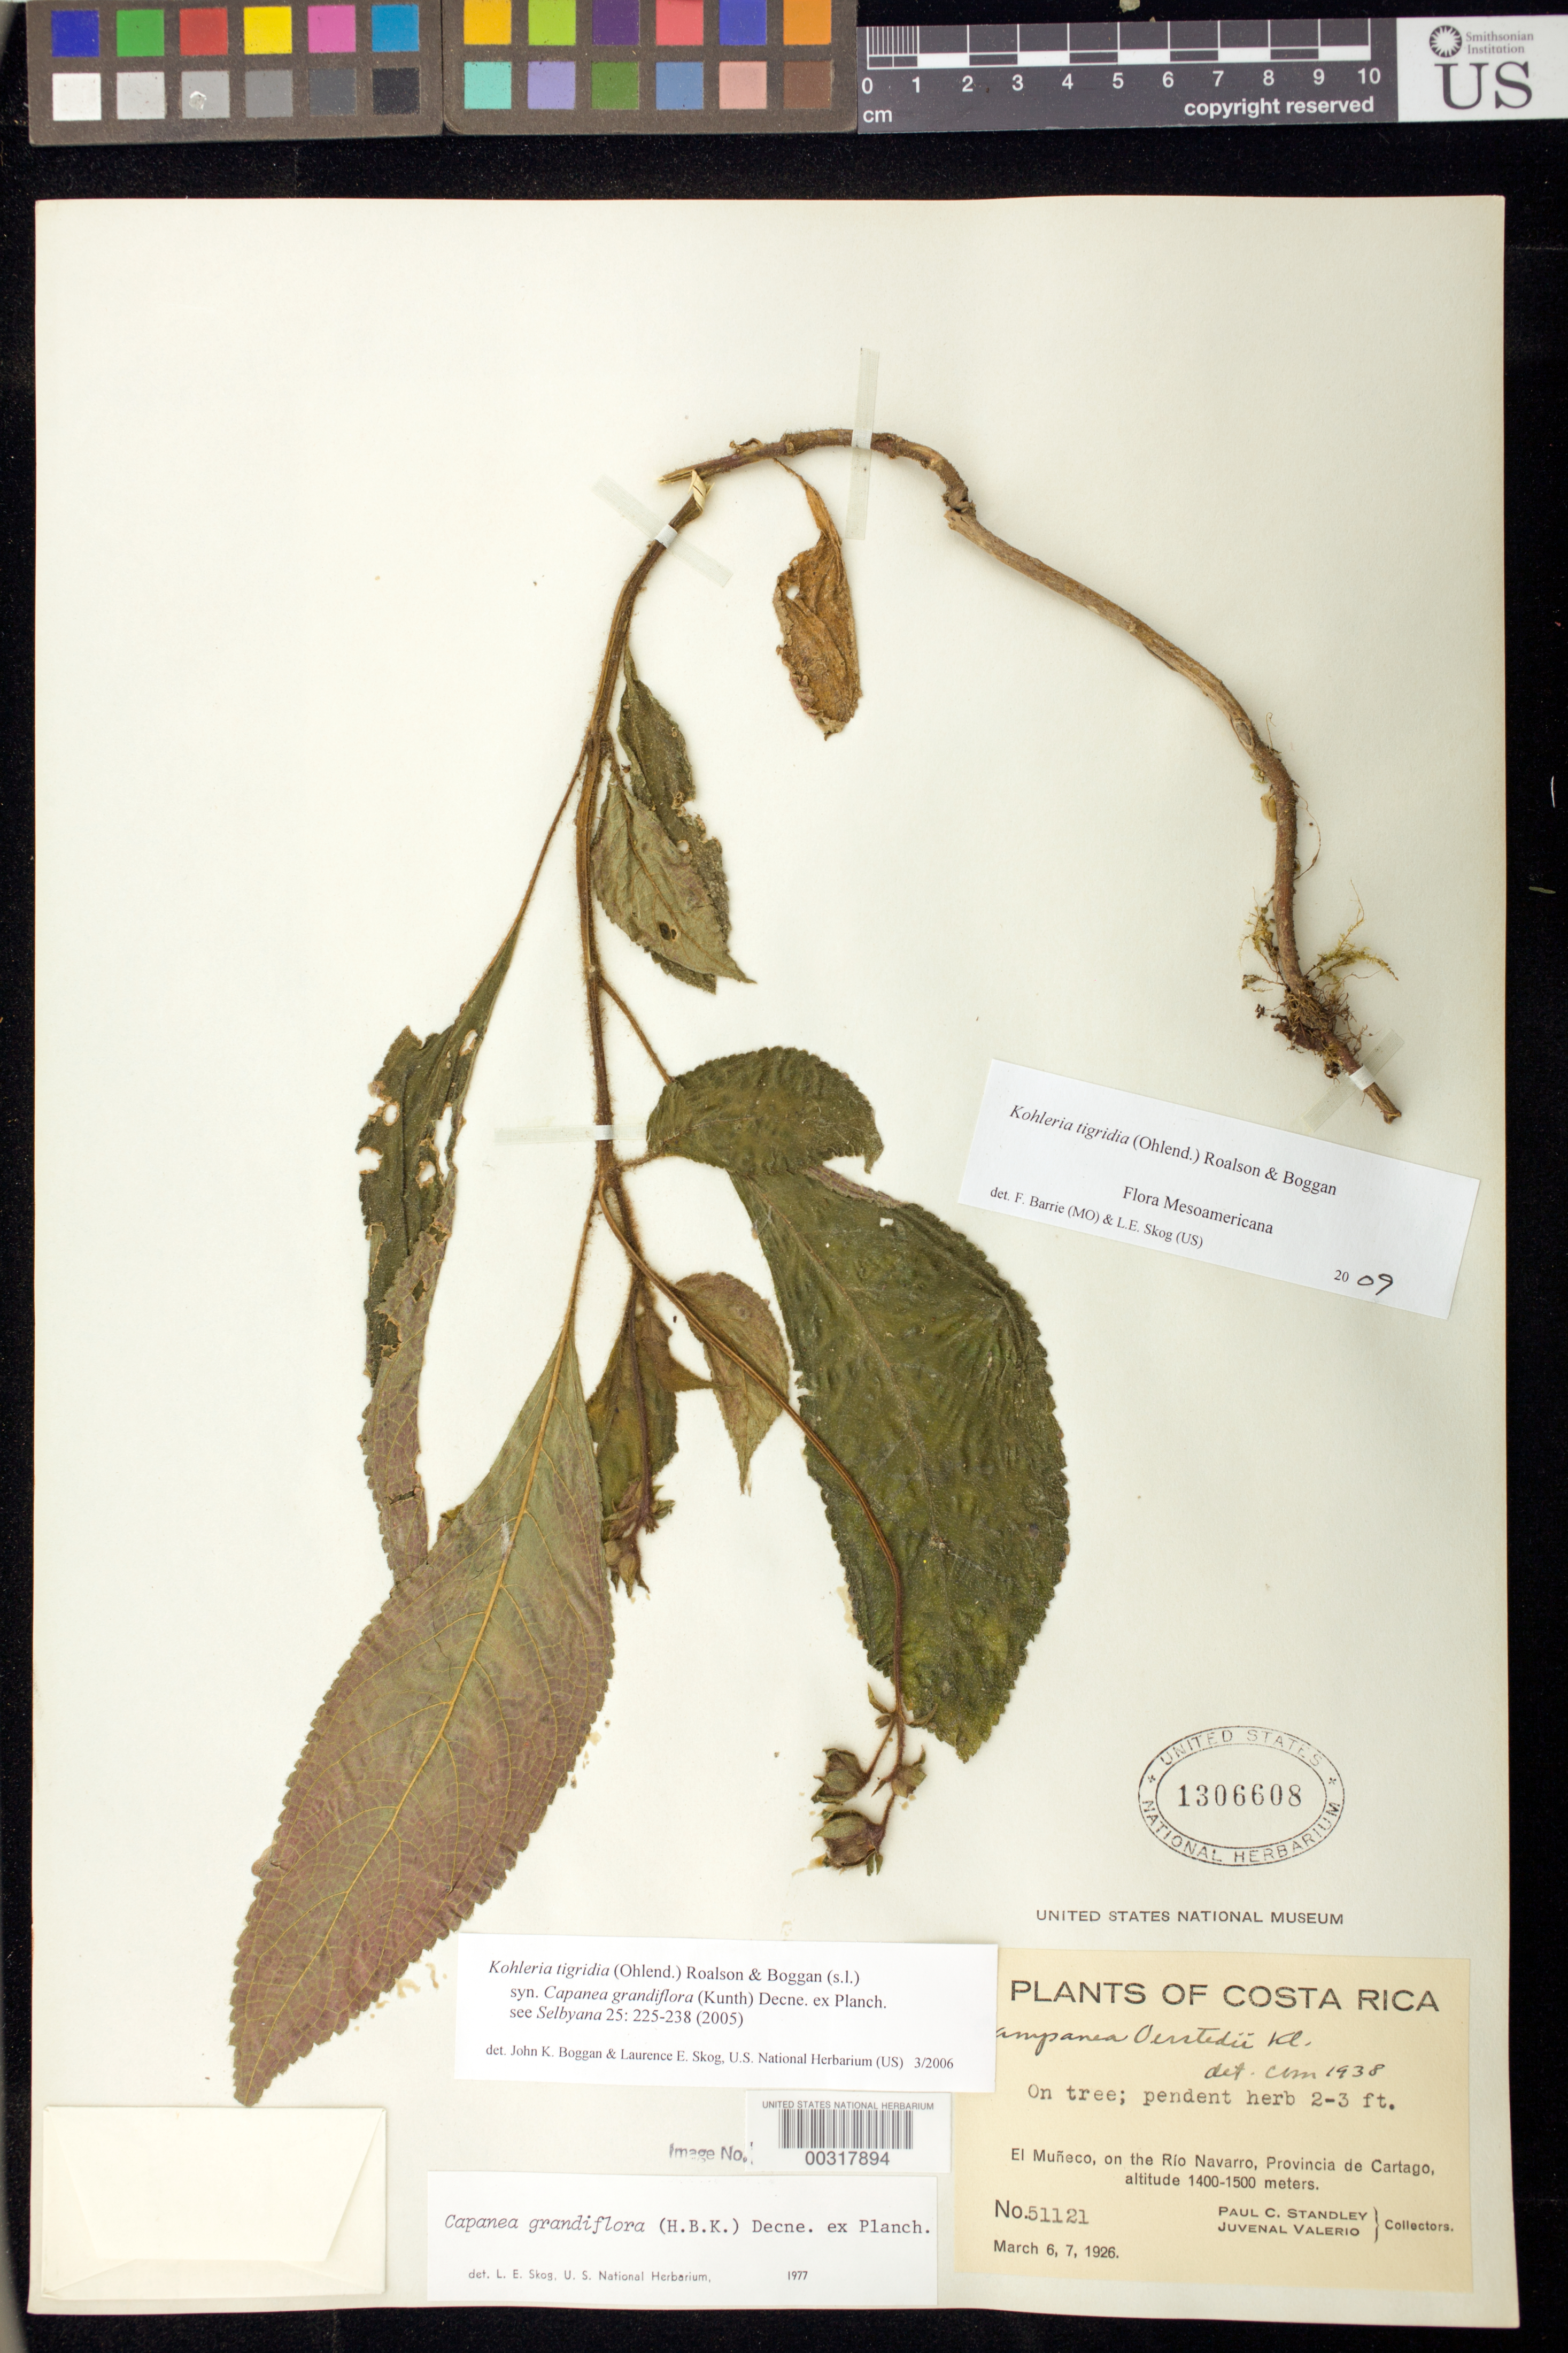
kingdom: Plantae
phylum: Tracheophyta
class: Magnoliopsida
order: Lamiales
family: Gesneriaceae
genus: Kohleria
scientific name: Kohleria tigridia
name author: (Ohlend.) Roalson & Boggan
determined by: Boggan, J. K.; Skog, L. E.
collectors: P. C. Standley & J. Valerio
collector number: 51121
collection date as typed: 6-7 Mar 1926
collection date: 1926-03-06/1926-03-07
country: Costa Rica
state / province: Cartago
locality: El Muneco, on the Rio Navarro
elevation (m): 1400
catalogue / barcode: US 1306608